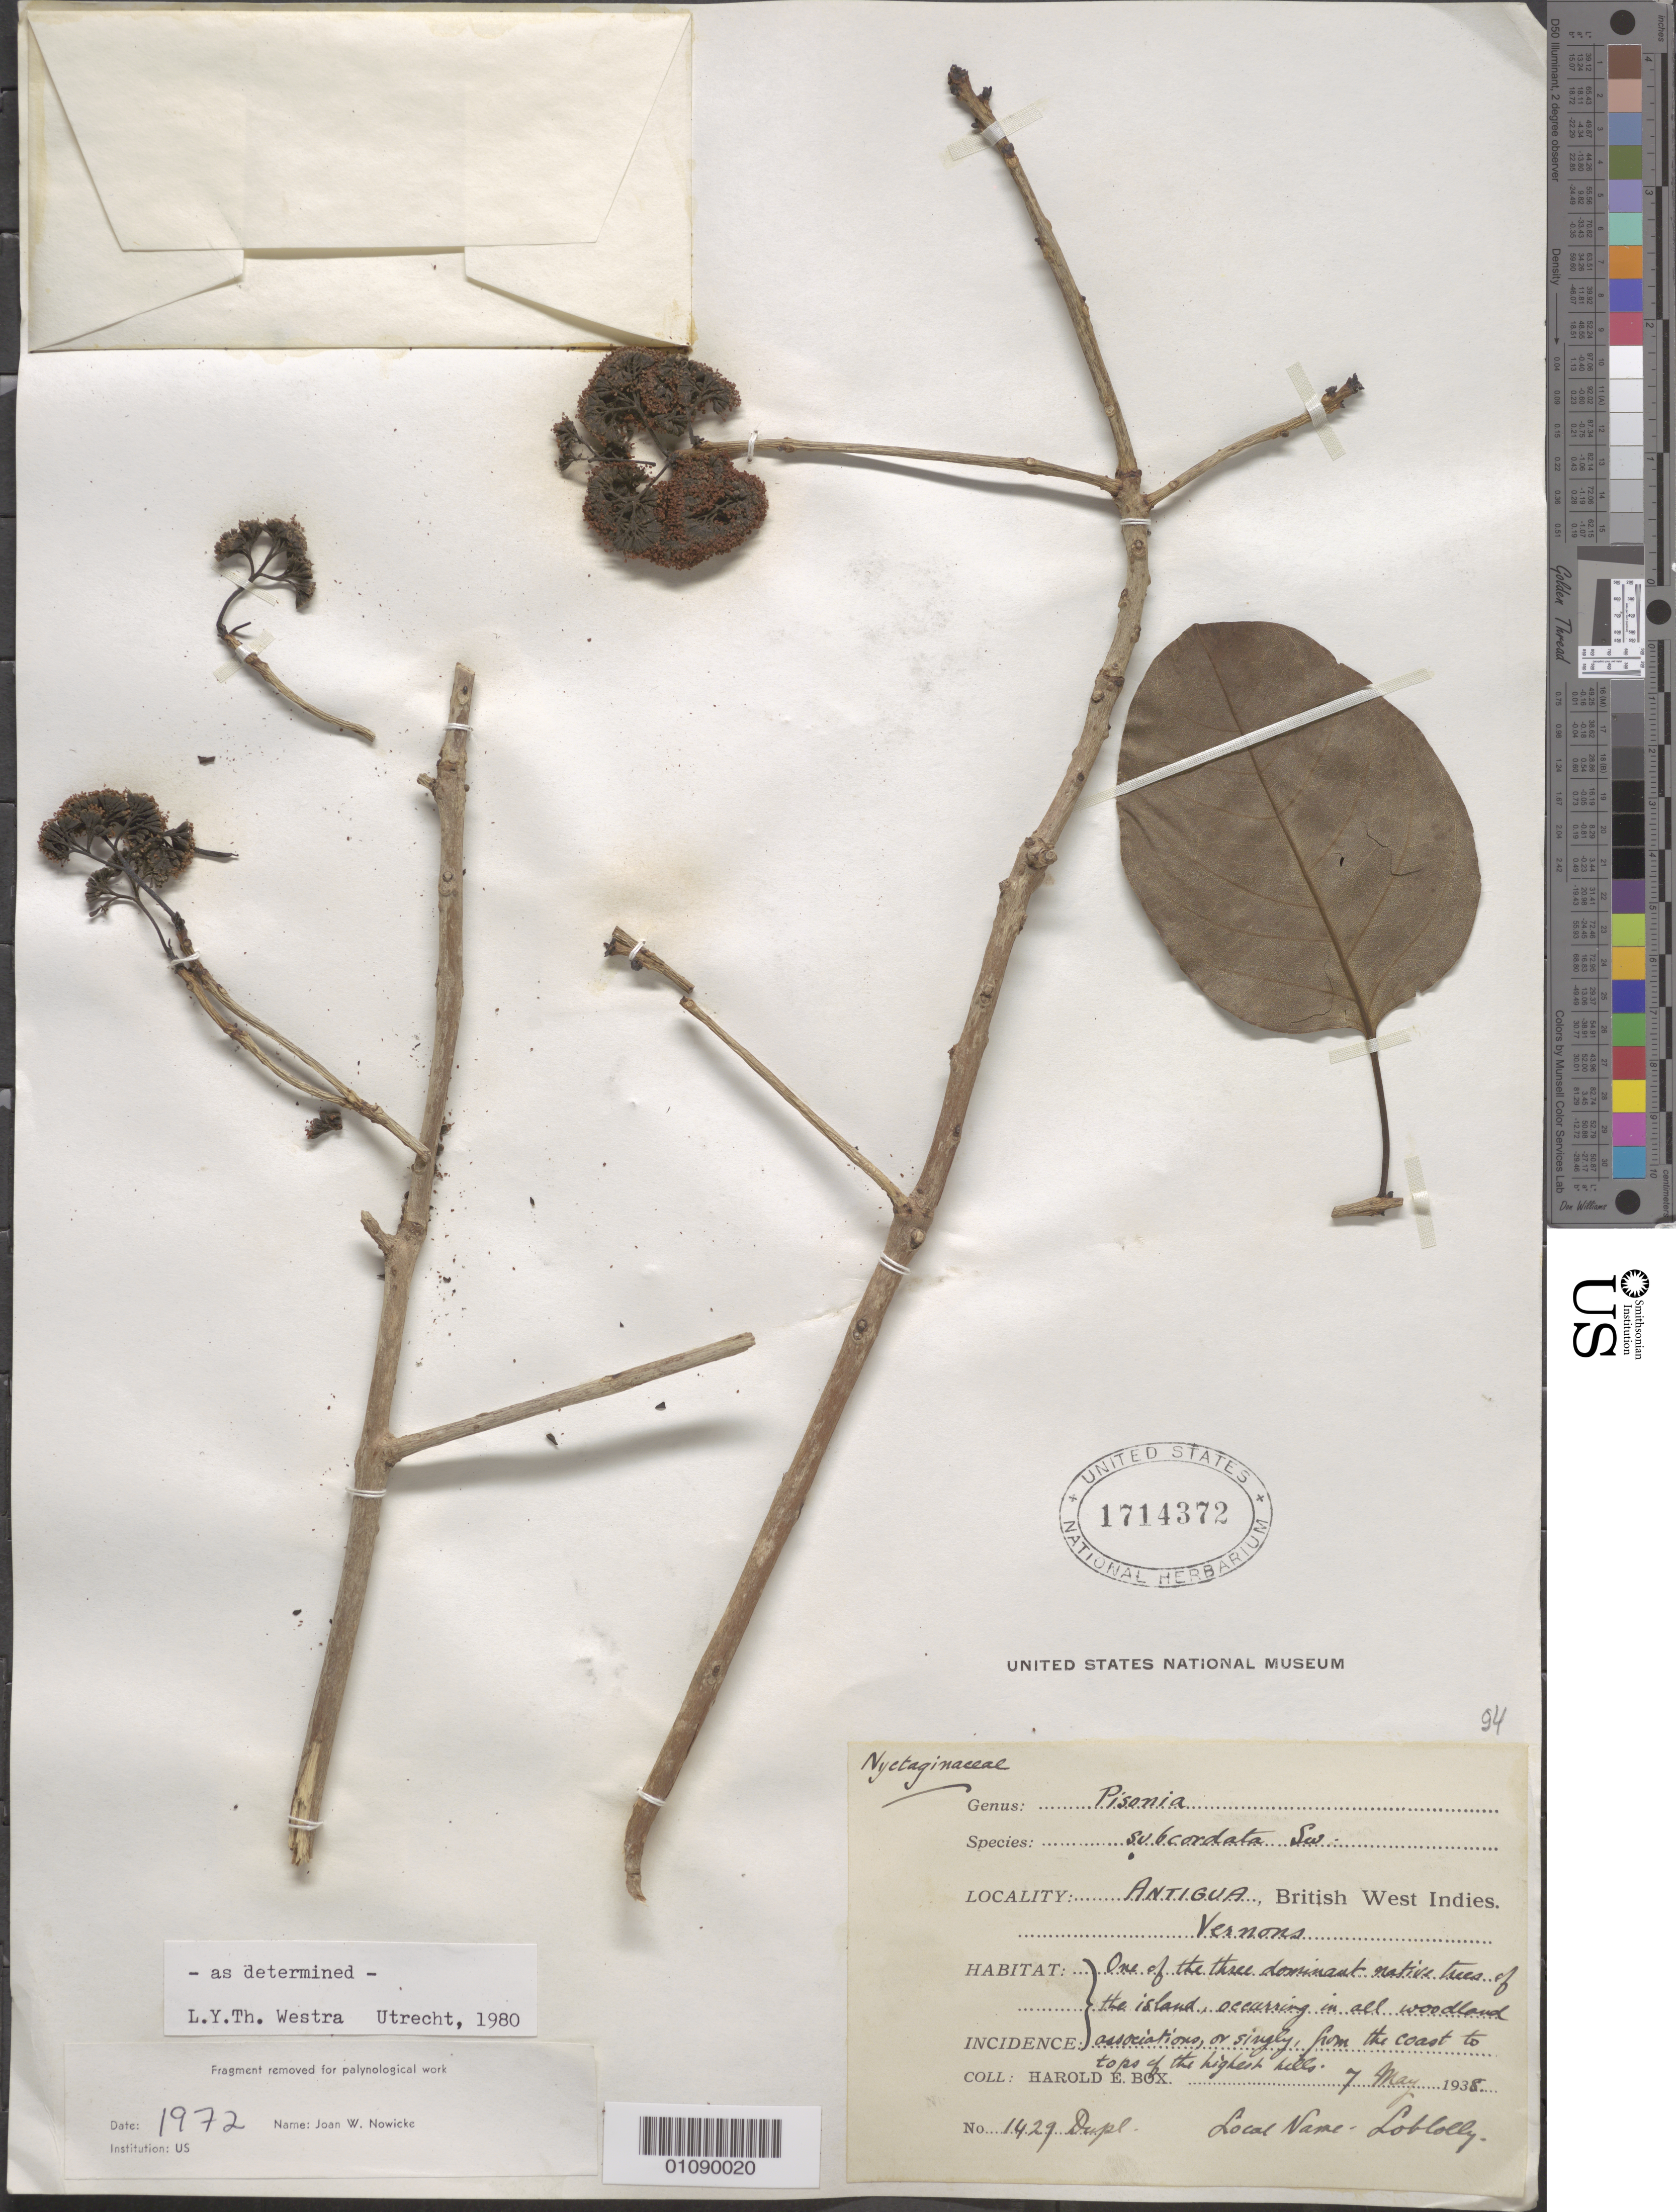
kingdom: Plantae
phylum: Tracheophyta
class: Magnoliopsida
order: Caryophyllales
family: Nyctaginaceae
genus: Pisonia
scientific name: Pisonia subcordata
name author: Sw.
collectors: H. E. Box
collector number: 1429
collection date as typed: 07 May 1938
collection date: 1938-05-07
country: Antigua and Barbuda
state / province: Saint Peter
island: Antigua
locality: Vernons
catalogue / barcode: US 1714372